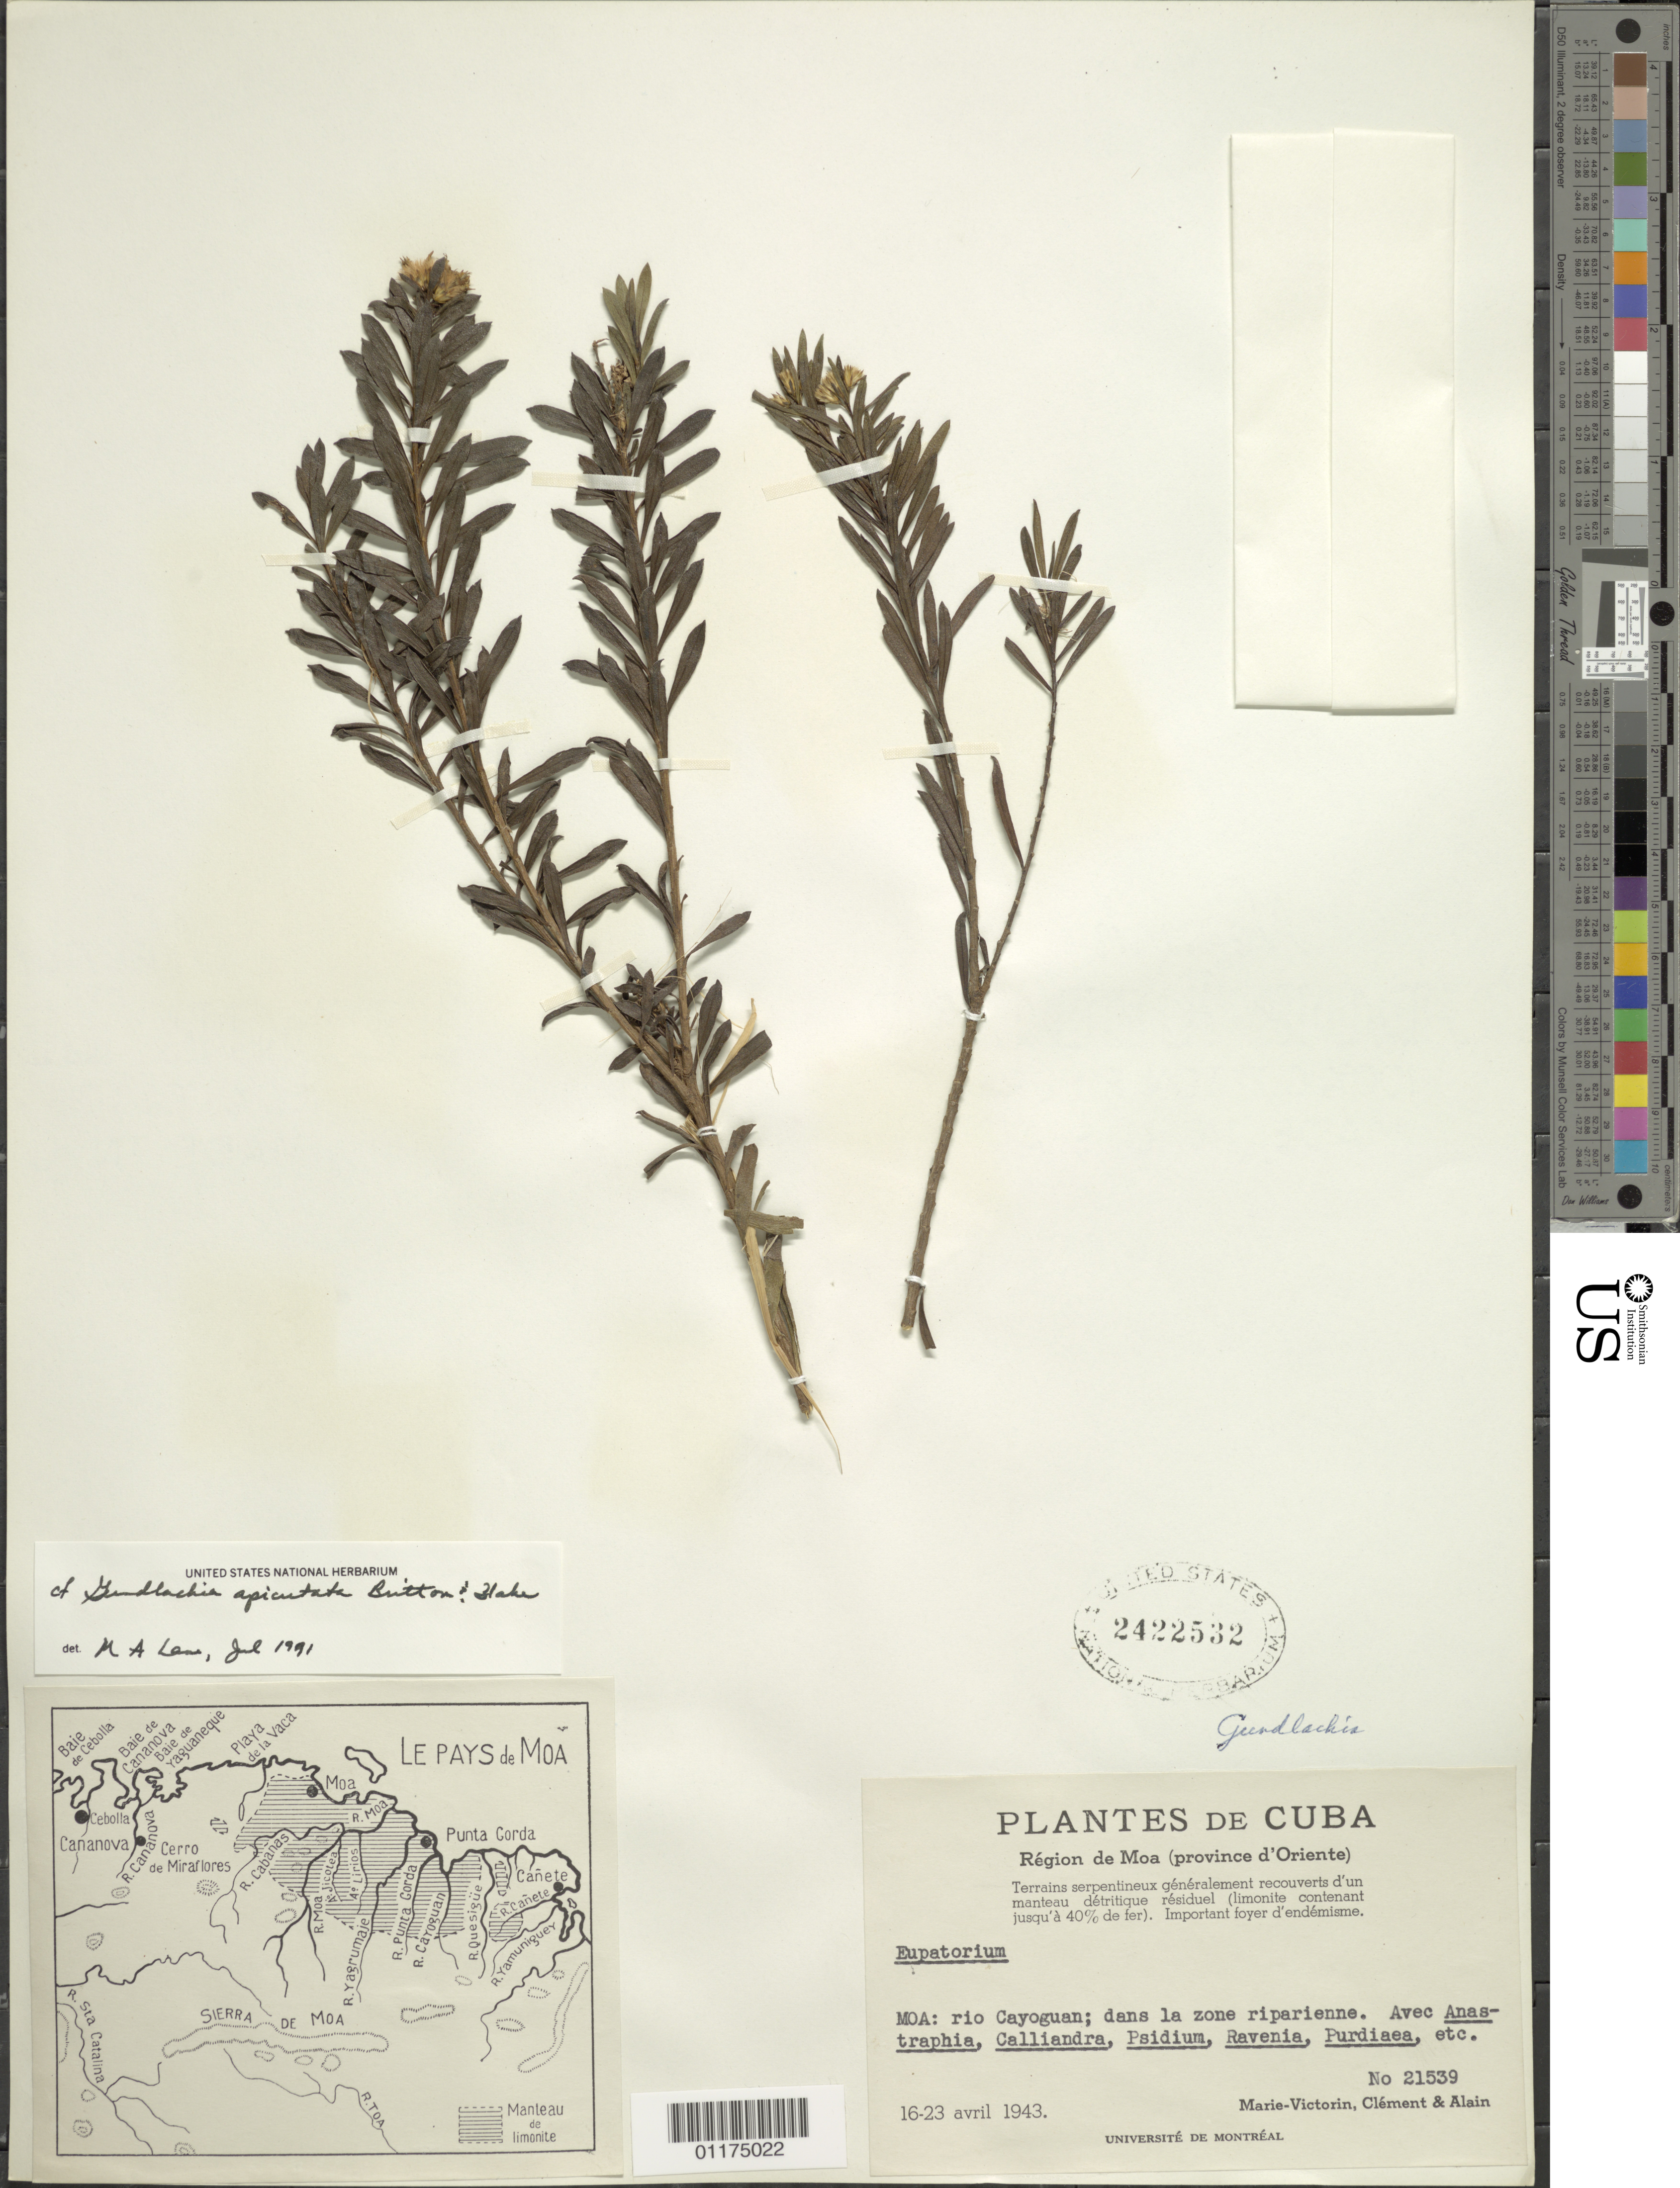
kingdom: Plantae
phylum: Tracheophyta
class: Magnoliopsida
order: Asterales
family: Asteraceae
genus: Gundlachia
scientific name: Gundlachia apiculata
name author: Britton & S.F. Blake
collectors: M. Victorin, B. Clement & A. H. Liogier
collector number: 21539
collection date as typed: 16 Apr 1943 to 23 Apr 1943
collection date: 1943-04-16/1943-04-23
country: Cuba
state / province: Oriente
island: Cuba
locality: Region de Moa. Rio Cayaguan; dans la zone riparienne, Avec Anastraphia, Calliandra, Psidium, Ravenia, Purdoaea. etc.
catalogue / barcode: US 2422532